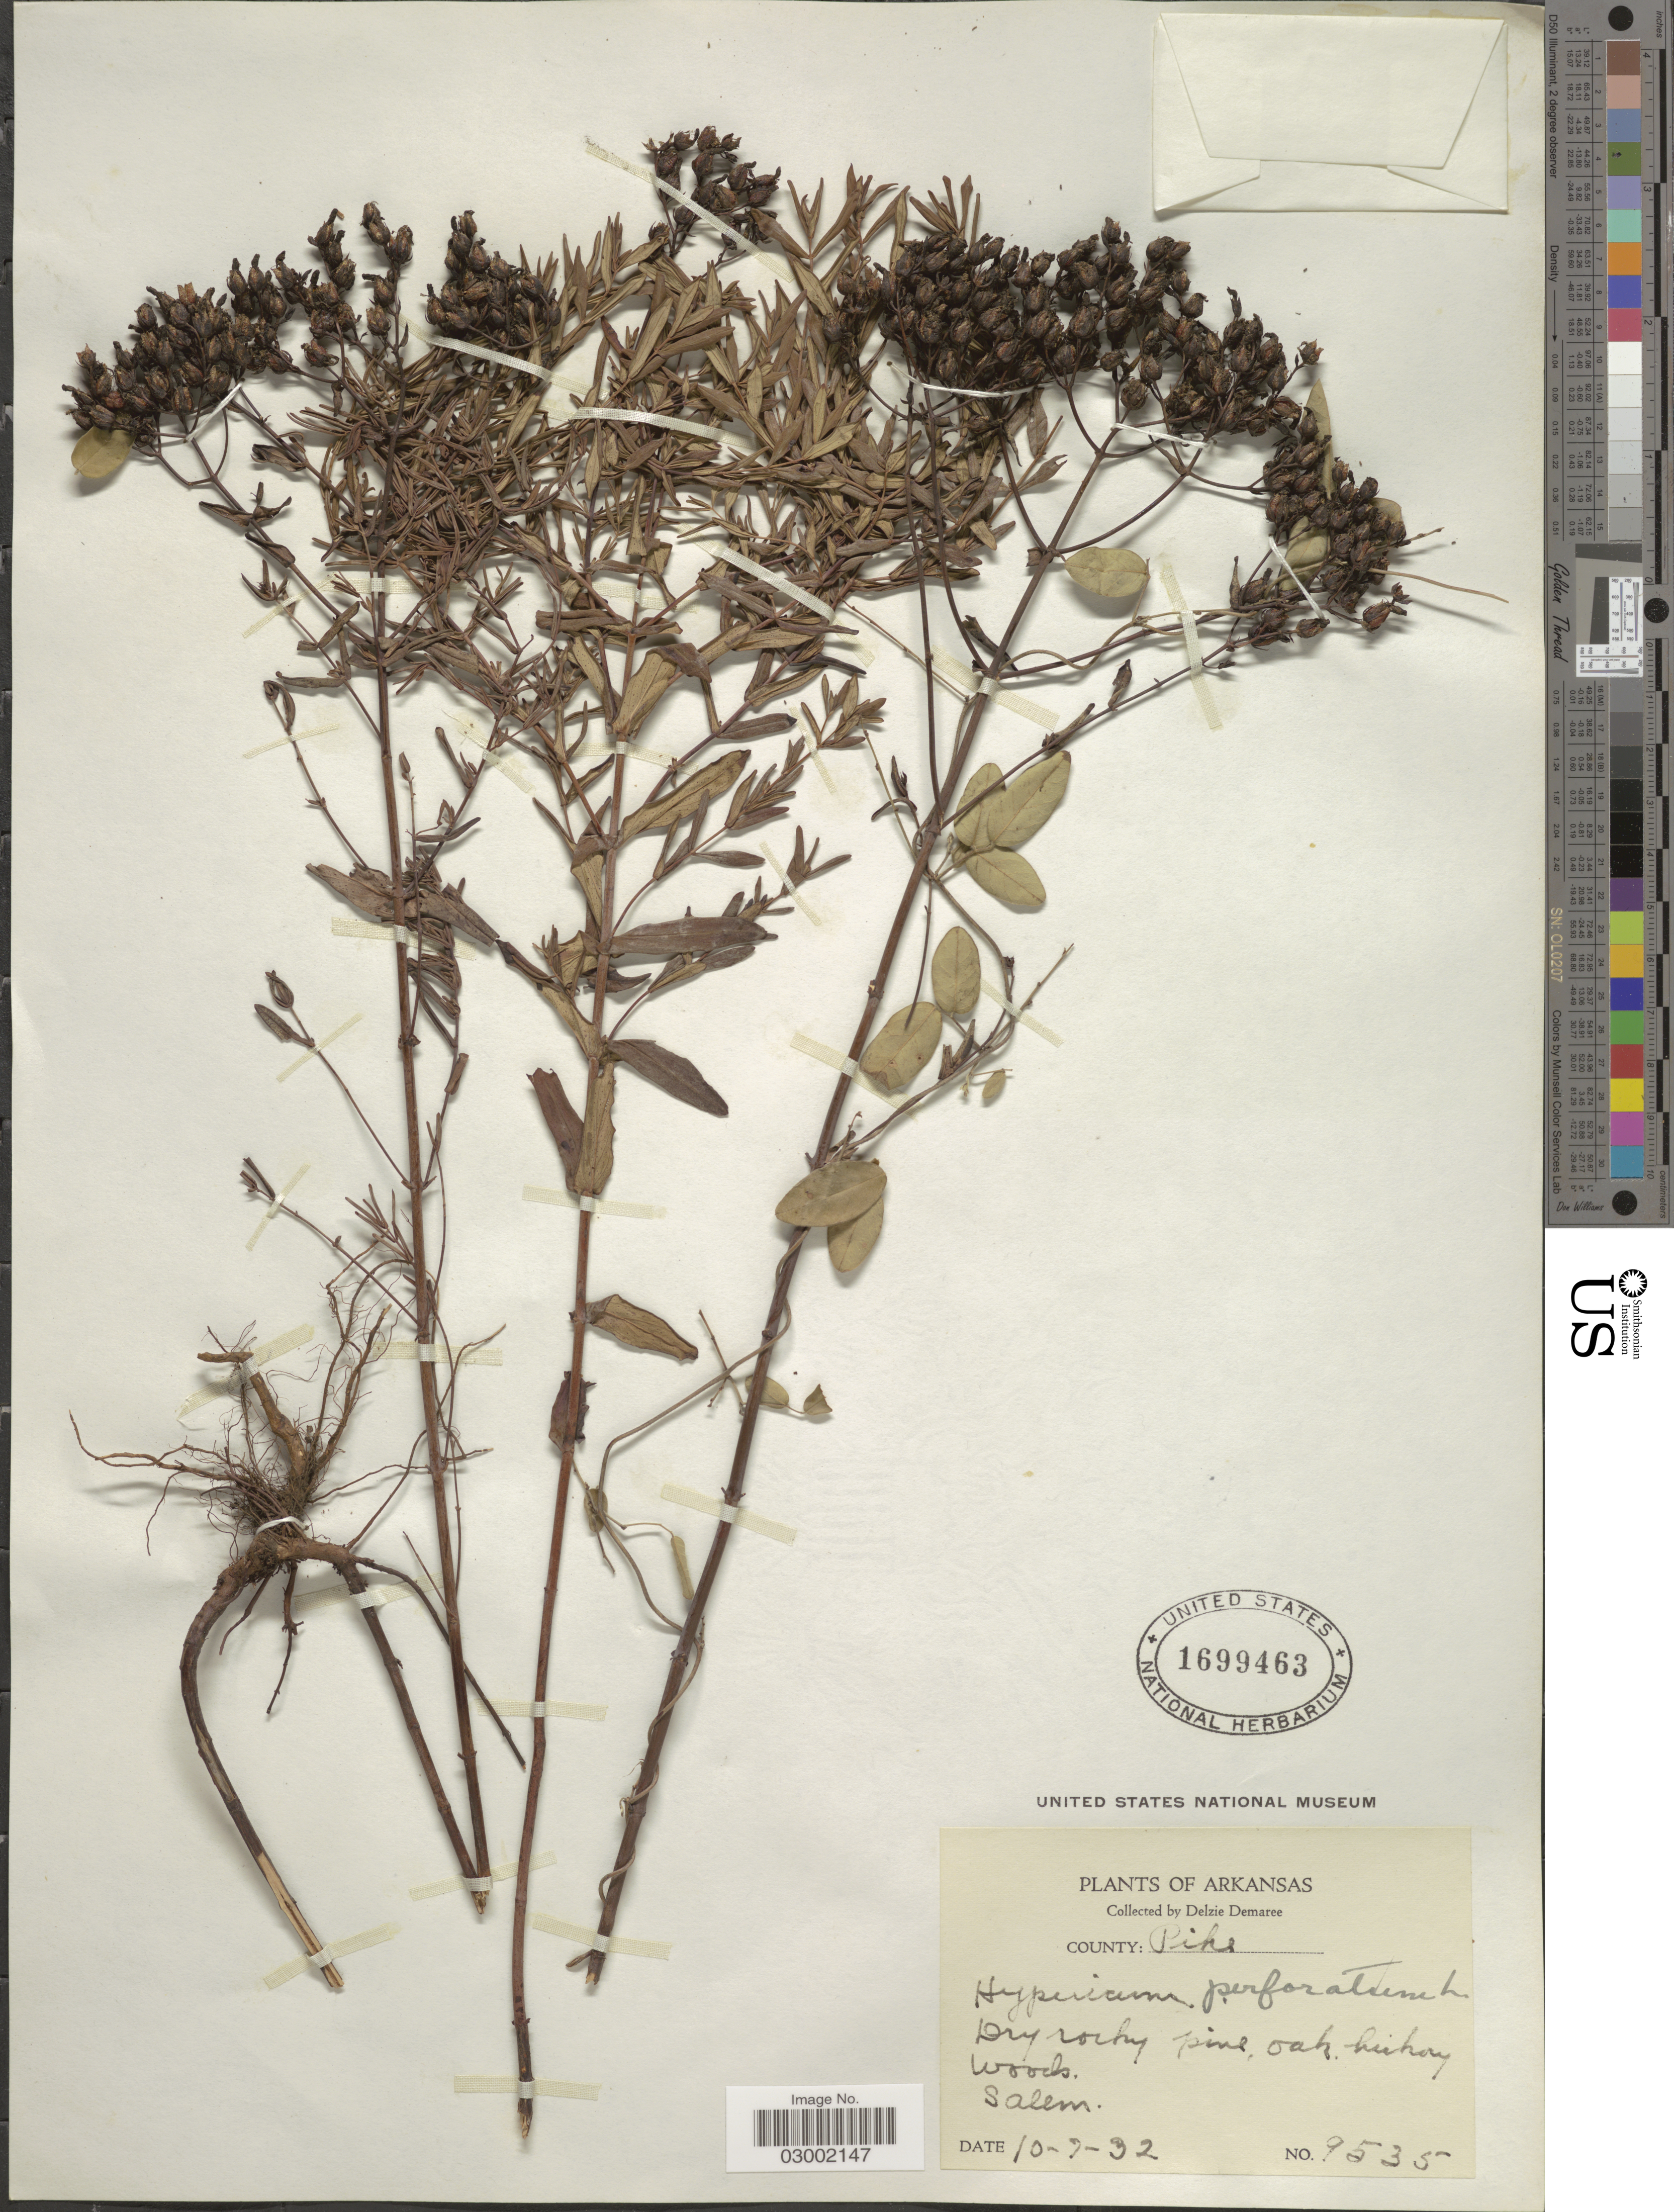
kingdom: Plantae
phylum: Tracheophyta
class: Magnoliopsida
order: Malpighiales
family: Hypericaceae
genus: Hypericum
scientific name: Hypericum perforatum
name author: L.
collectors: D. Demaree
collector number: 9535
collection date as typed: Transcribed d/m/y: 7/10/32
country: United States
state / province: Arkansas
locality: County: Pike. Dry rocky pine, oak, [illegible text] woods. Salem.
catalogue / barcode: US 1699463